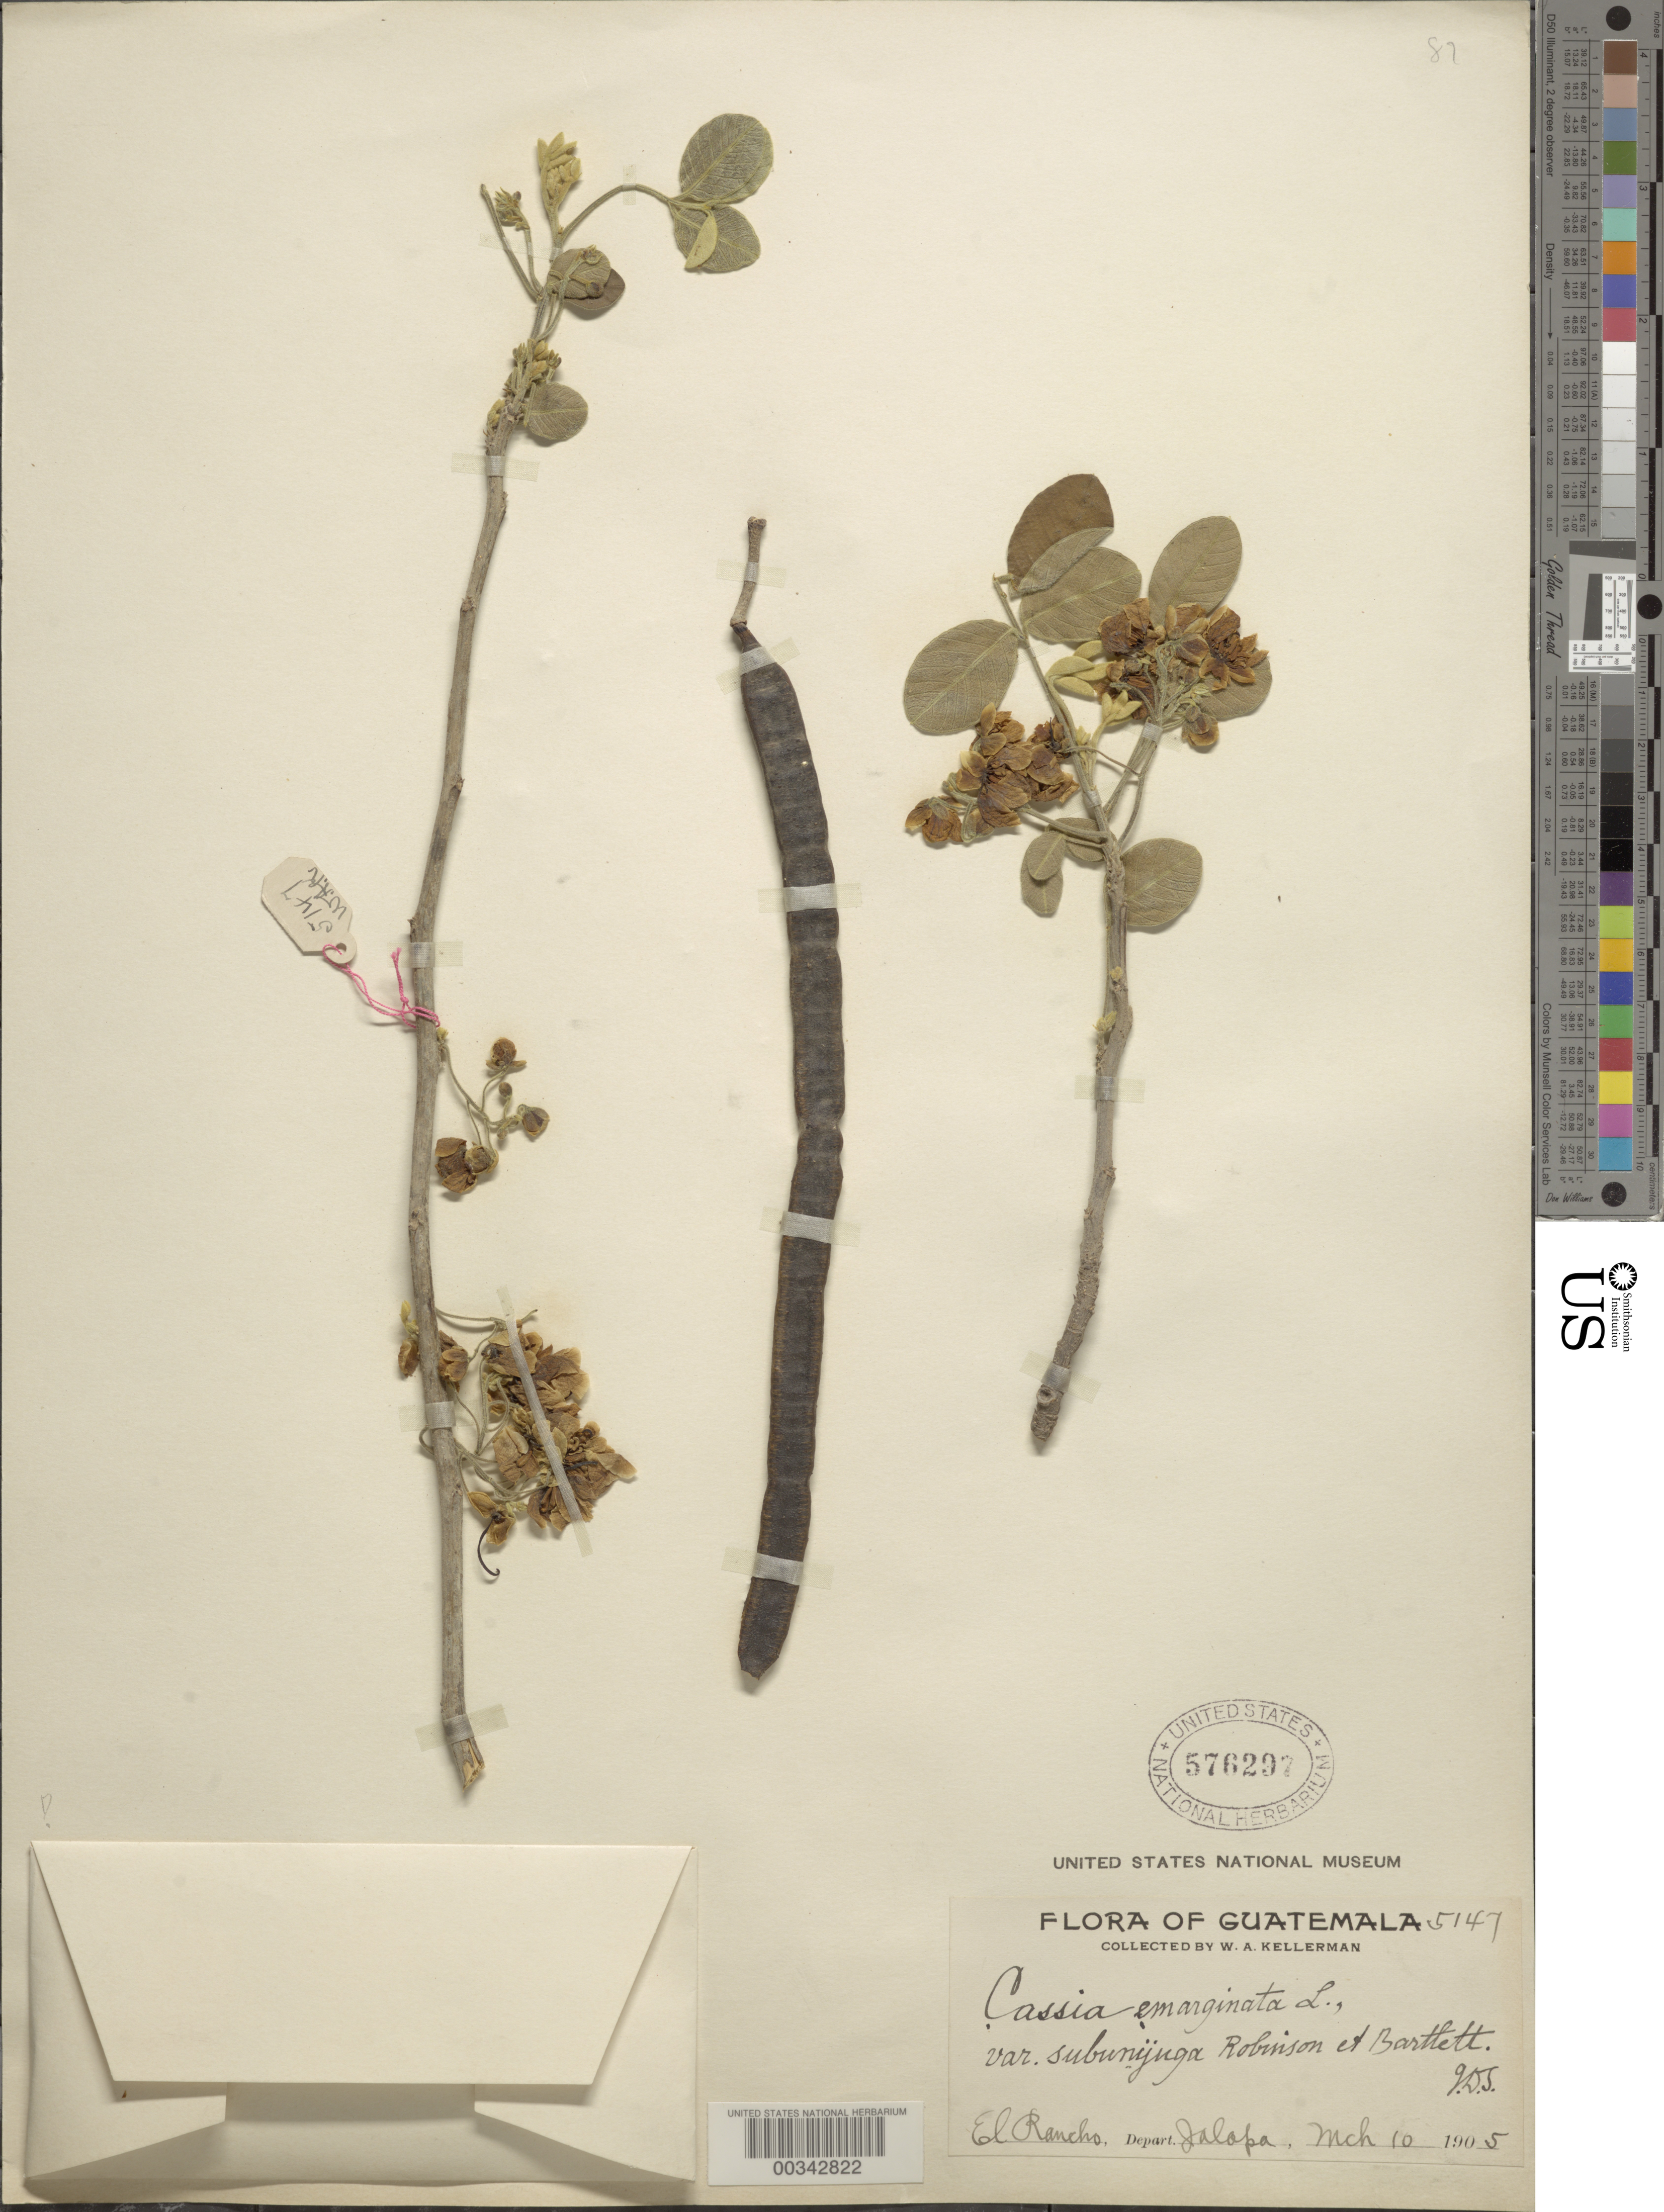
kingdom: Plantae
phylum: Tracheophyta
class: Magnoliopsida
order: Fabales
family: Fabaceae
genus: Senna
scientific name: Senna emarginata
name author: L.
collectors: W. A. Kellerman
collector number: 5147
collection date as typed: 10 Mar 1905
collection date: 1905-03-10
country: Guatemala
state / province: Jalapa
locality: El Rancho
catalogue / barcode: US 576297